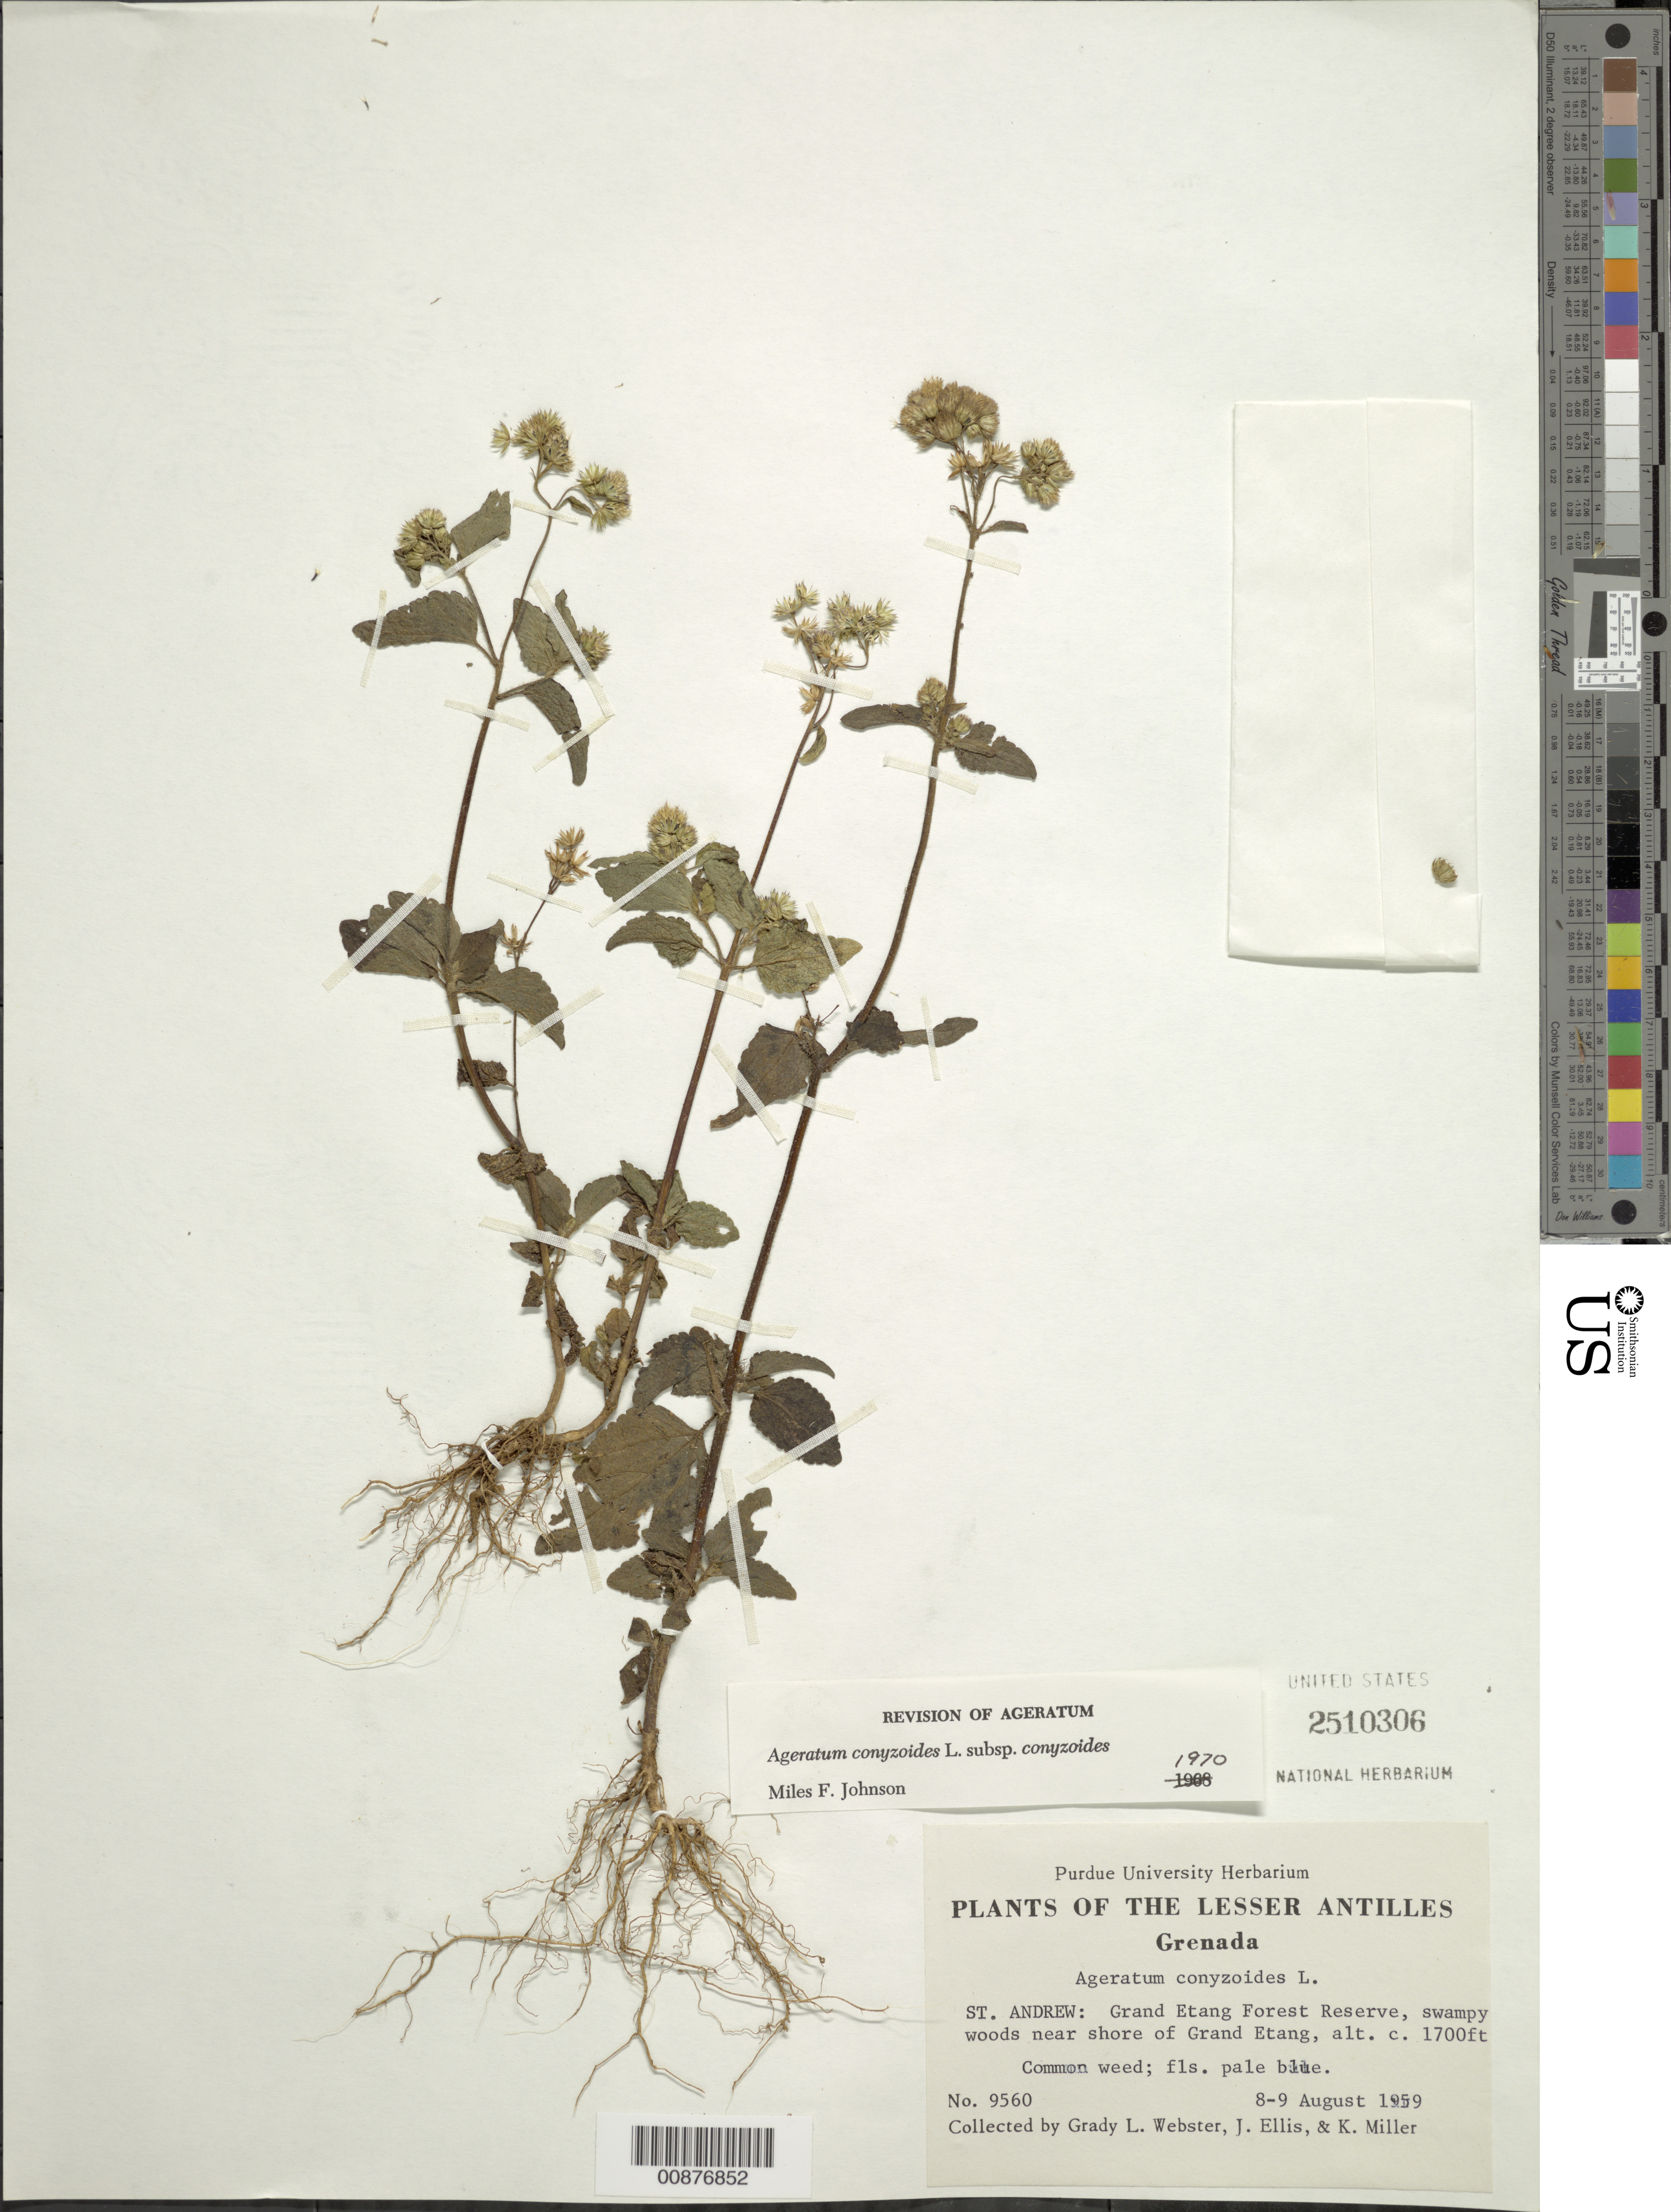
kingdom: Plantae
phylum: Tracheophyta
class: Magnoliopsida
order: Asterales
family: Asteraceae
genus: Ageratum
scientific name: Ageratum conyzoides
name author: L.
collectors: G. L. Webster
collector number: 9560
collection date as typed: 08 Aug 1959 to 09 Aug 1959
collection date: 1959-08-08/1959-08-09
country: Grenada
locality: St. Andrew. Grand Etang Forest Reserve, near shore of Grand Etang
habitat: Swampy woods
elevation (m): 518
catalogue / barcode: US 2510306